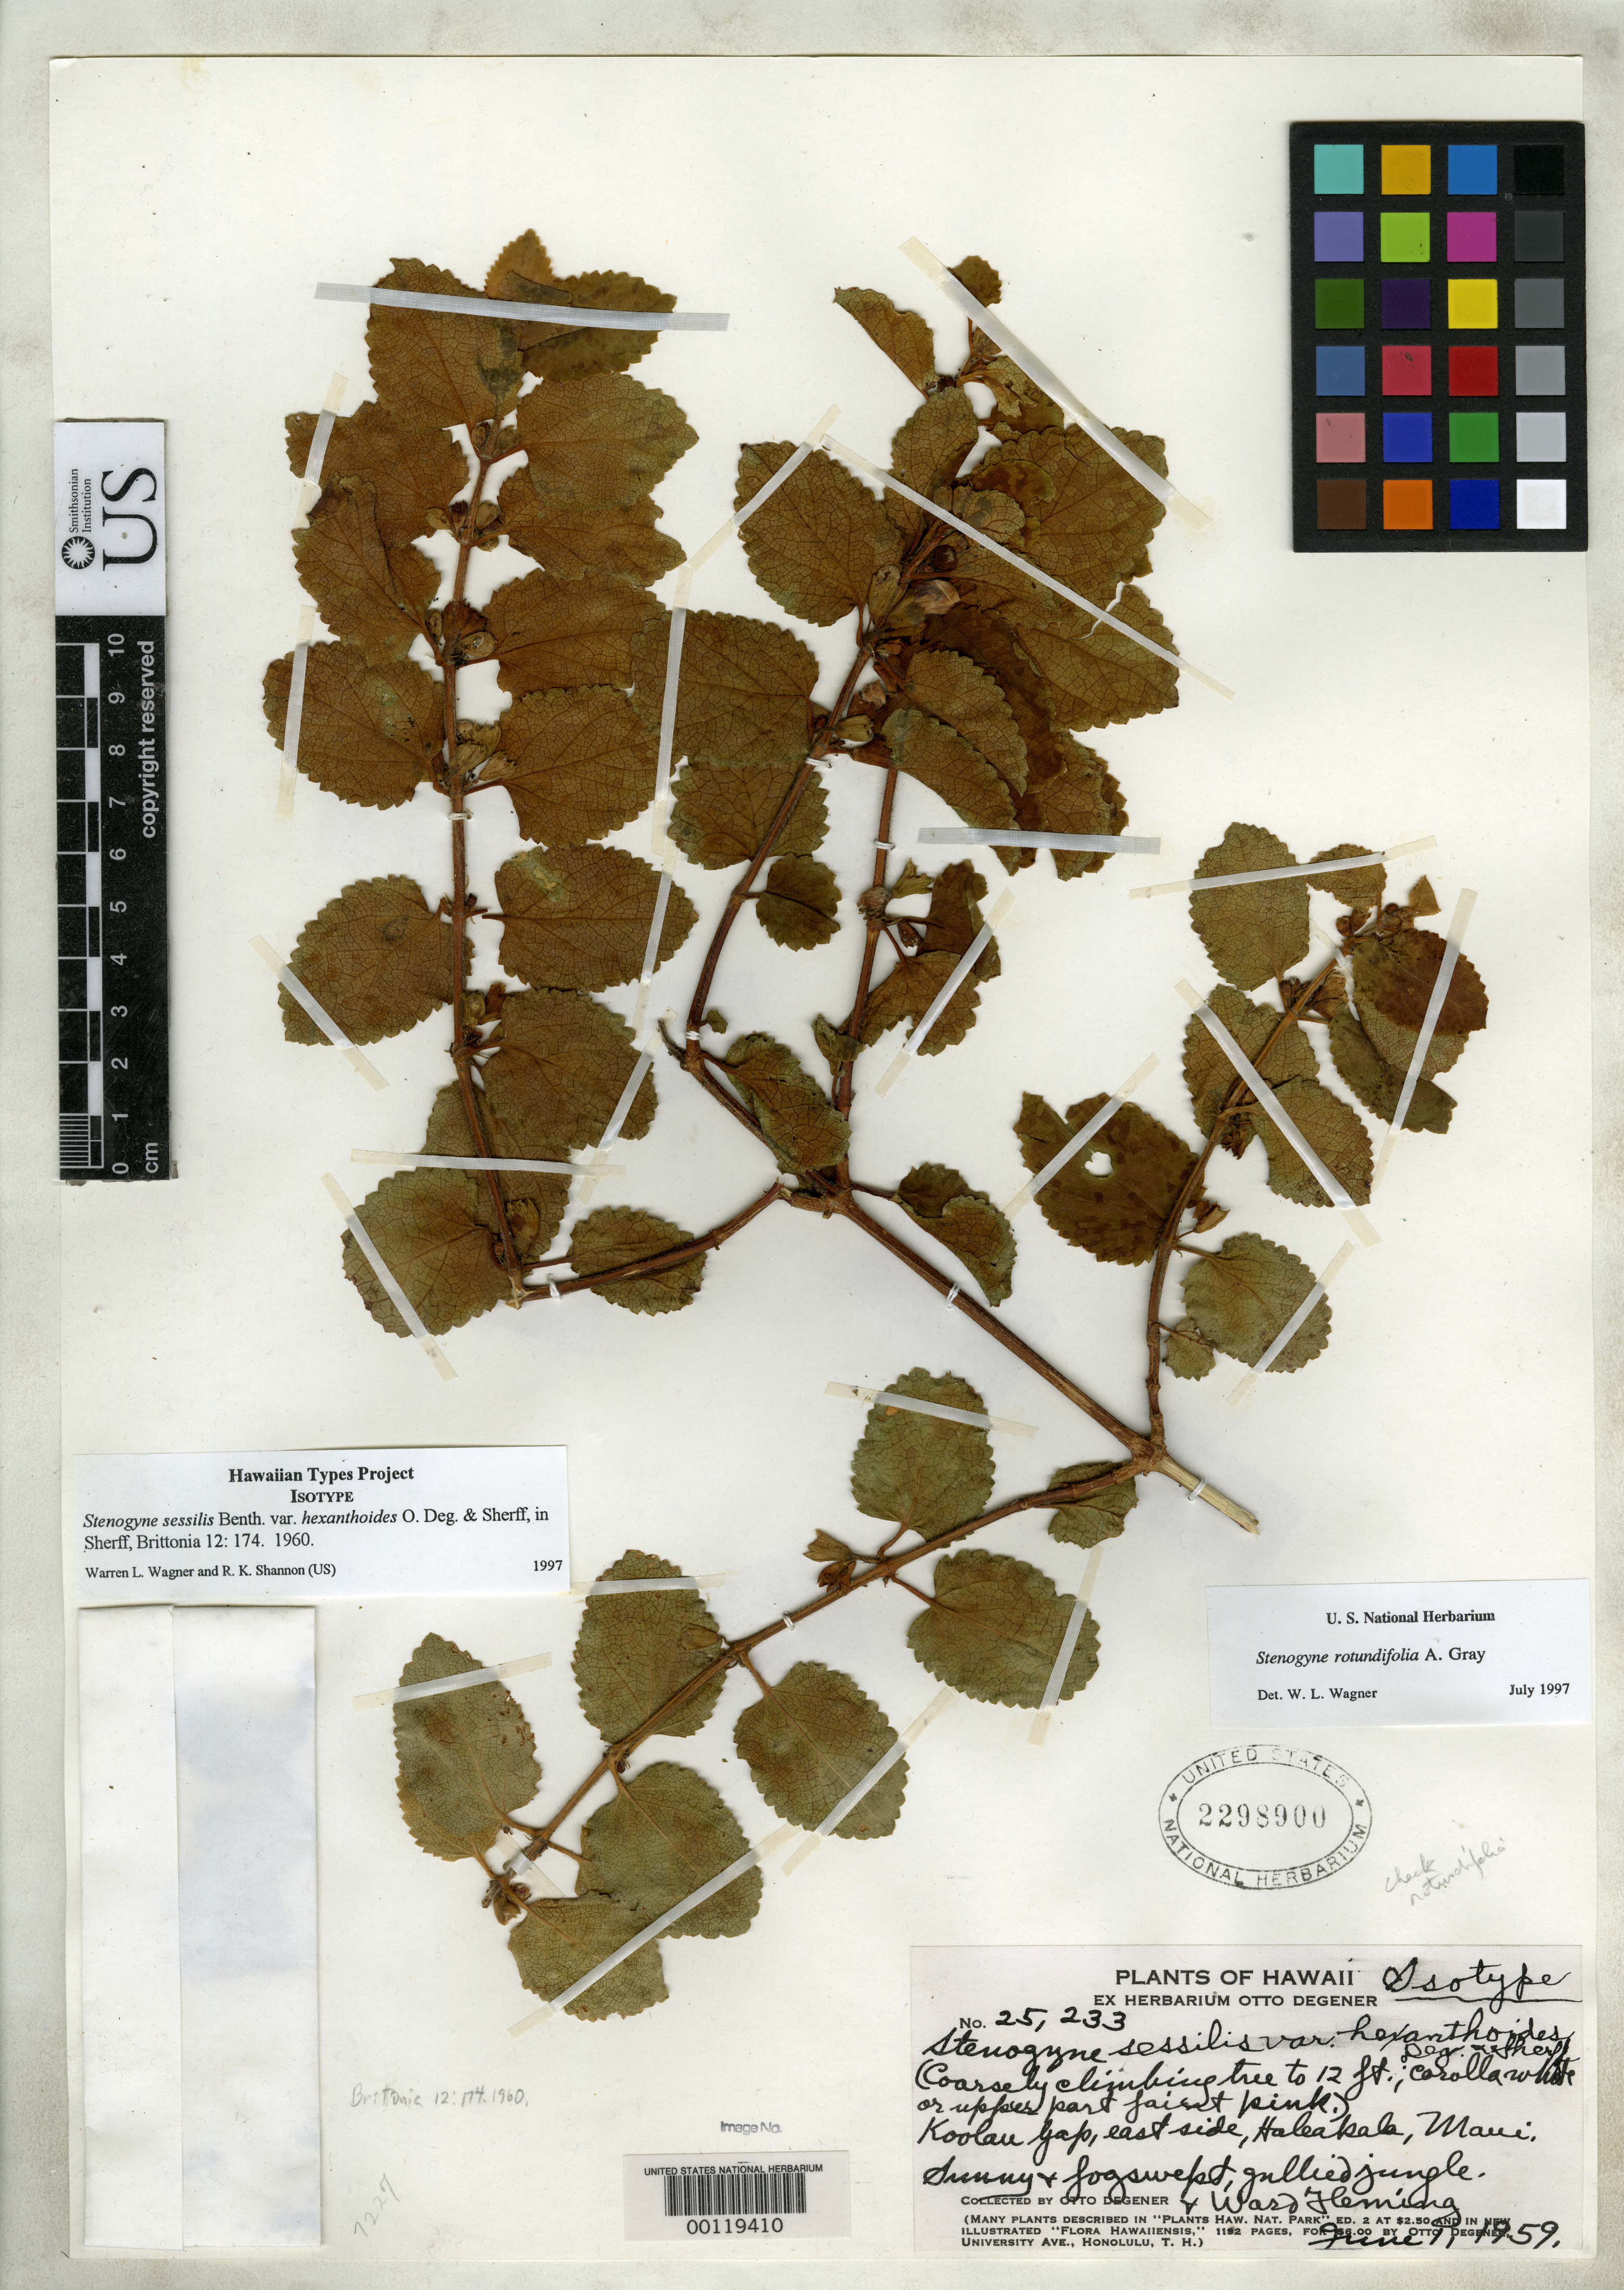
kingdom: Plantae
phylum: Tracheophyta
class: Magnoliopsida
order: Lamiales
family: Lamiaceae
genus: Stenogyne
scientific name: Stenogyne sessilis var. hexanthoides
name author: O. Deg. & Sherff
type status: Isotype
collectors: O. Degener & W. Fleming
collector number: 25233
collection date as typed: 01 Jun 1959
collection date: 1959-06-01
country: United States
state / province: Hawaii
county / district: Maui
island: Maui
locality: Koolaugap, east side Haleakala.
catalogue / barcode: US 2298900